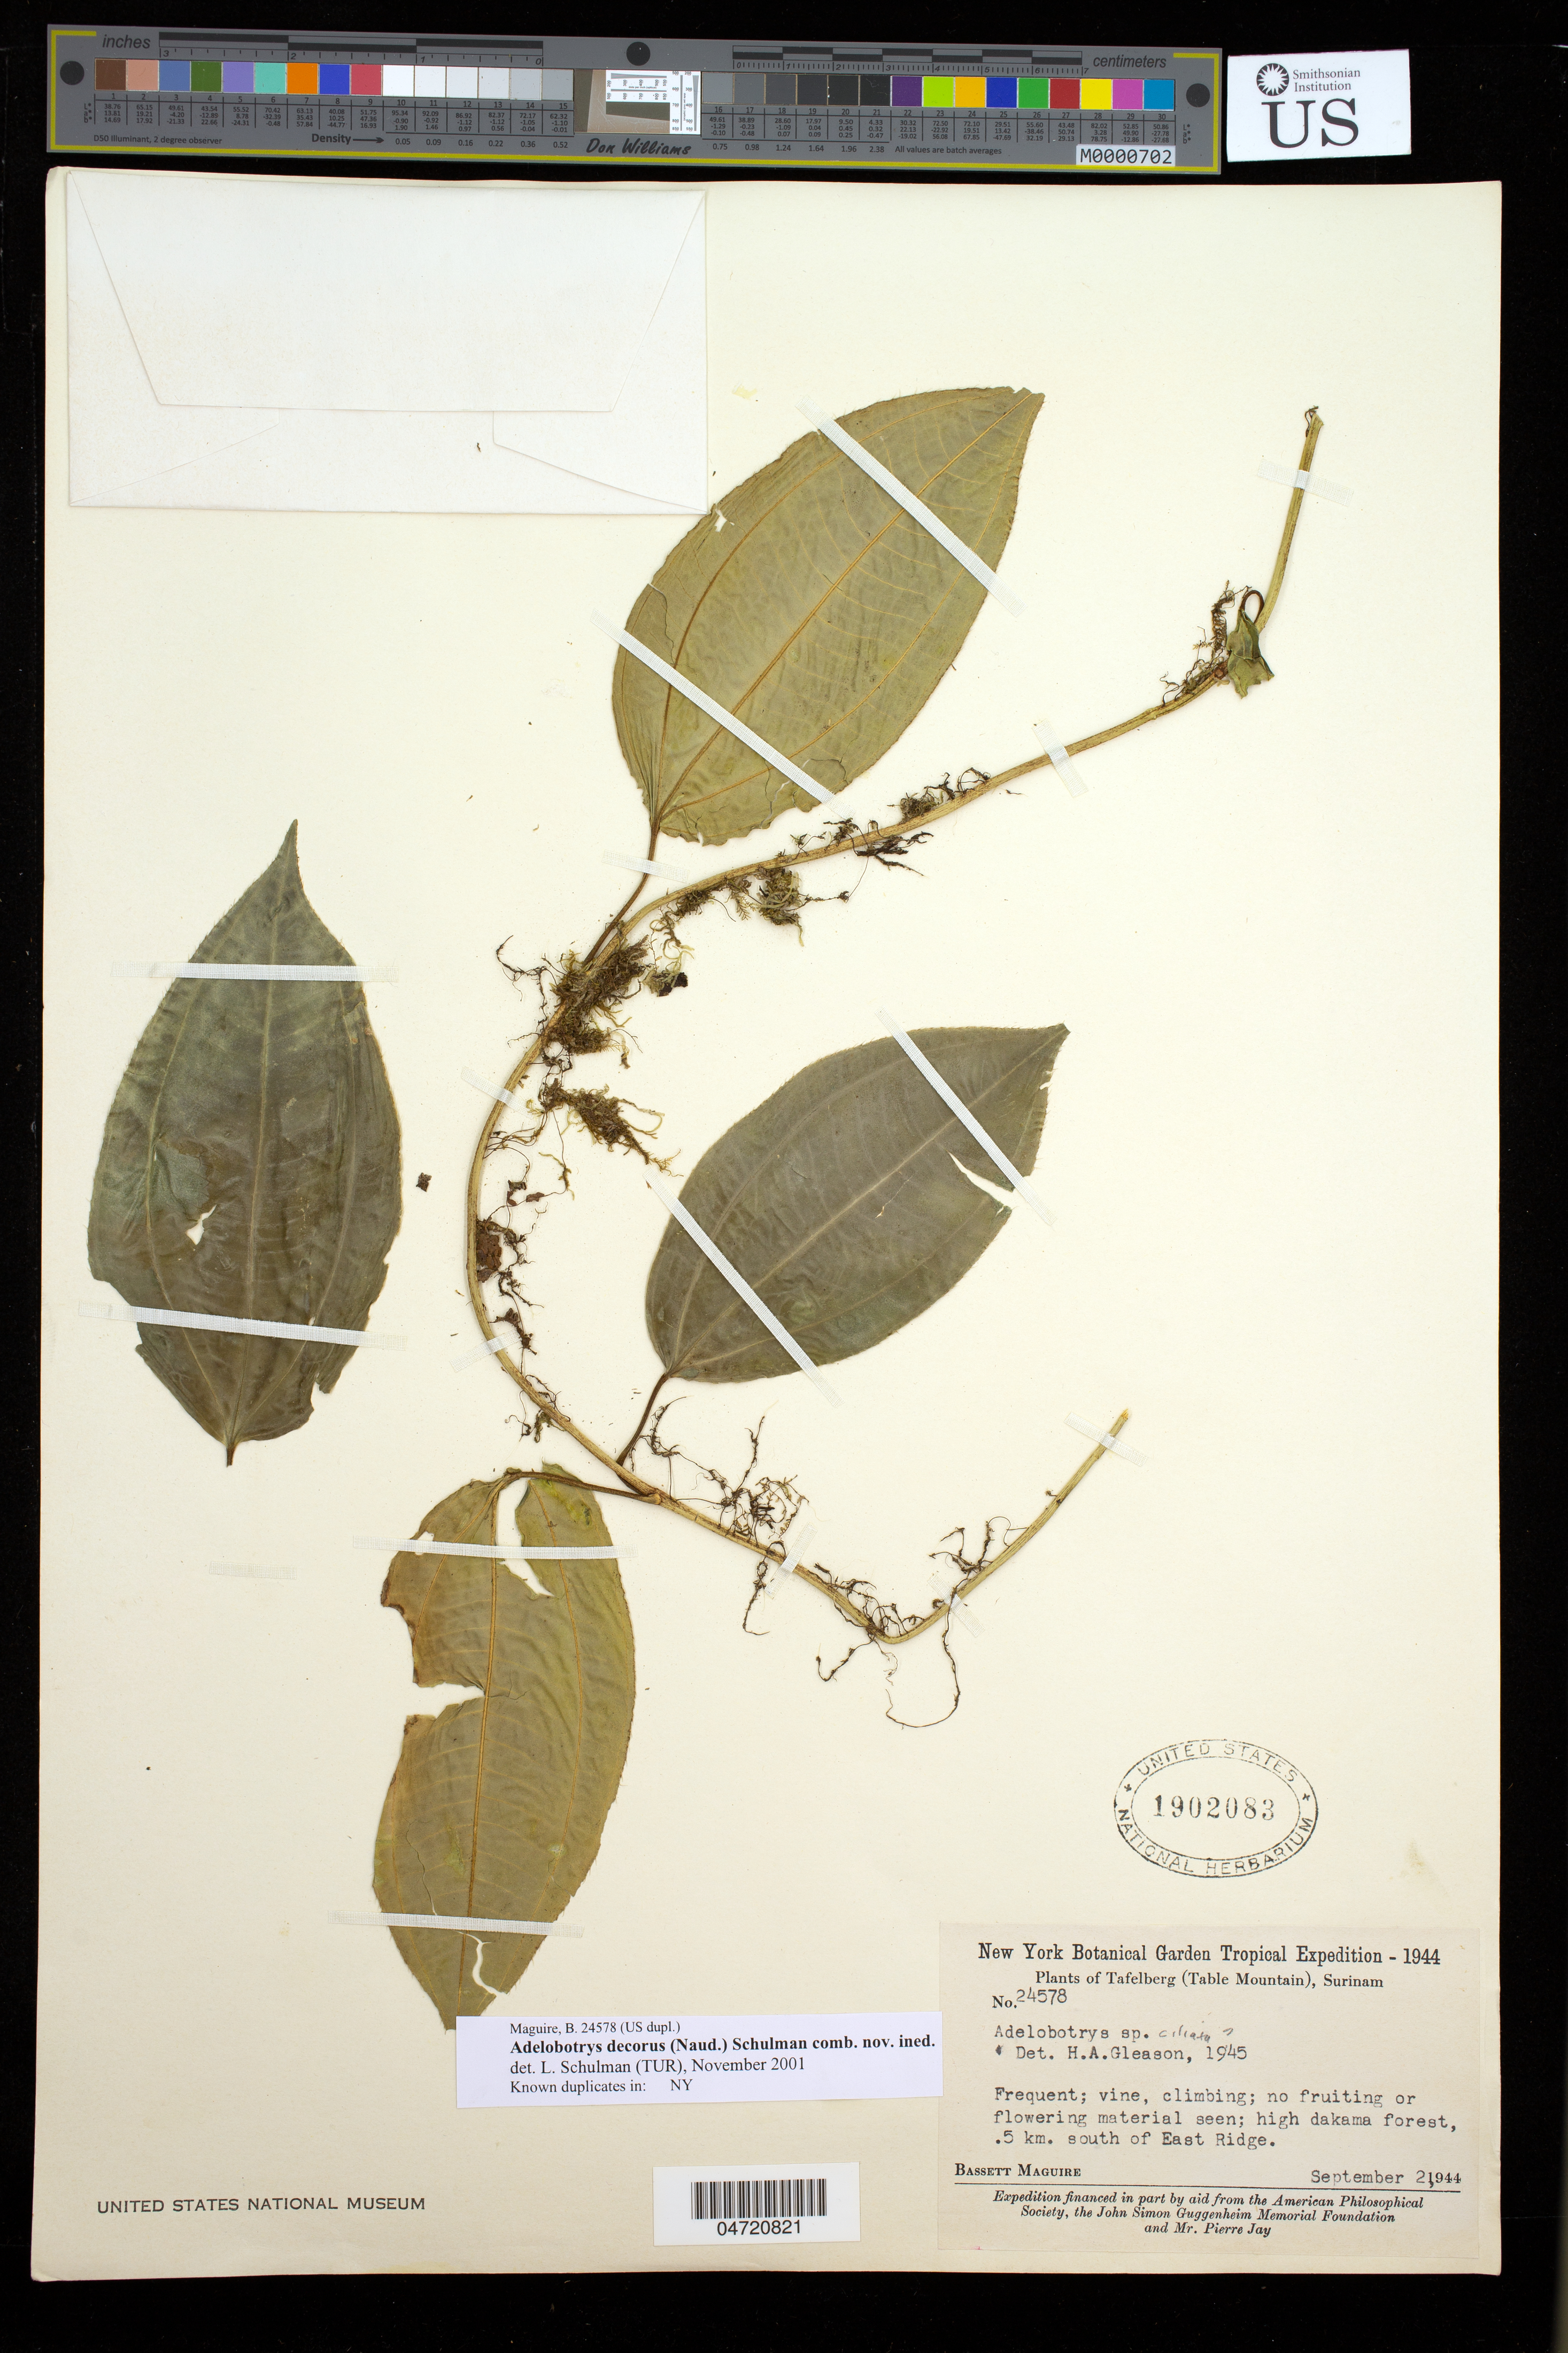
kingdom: Plantae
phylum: Tracheophyta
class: Magnoliopsida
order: Myrtales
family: Melastomataceae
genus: Adelobotrys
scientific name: Adelobotrys sp. nov.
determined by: Schulman, Leif, (TUR), University of Turku (FINLAND)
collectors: B. Maguire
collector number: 24578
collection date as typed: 2 Sep 1944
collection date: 1944-09-02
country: Suriname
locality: Tafelberg (Table Mountain), East Ridge, 0.5 km S of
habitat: High dakama forest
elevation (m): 920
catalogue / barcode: US 1902083